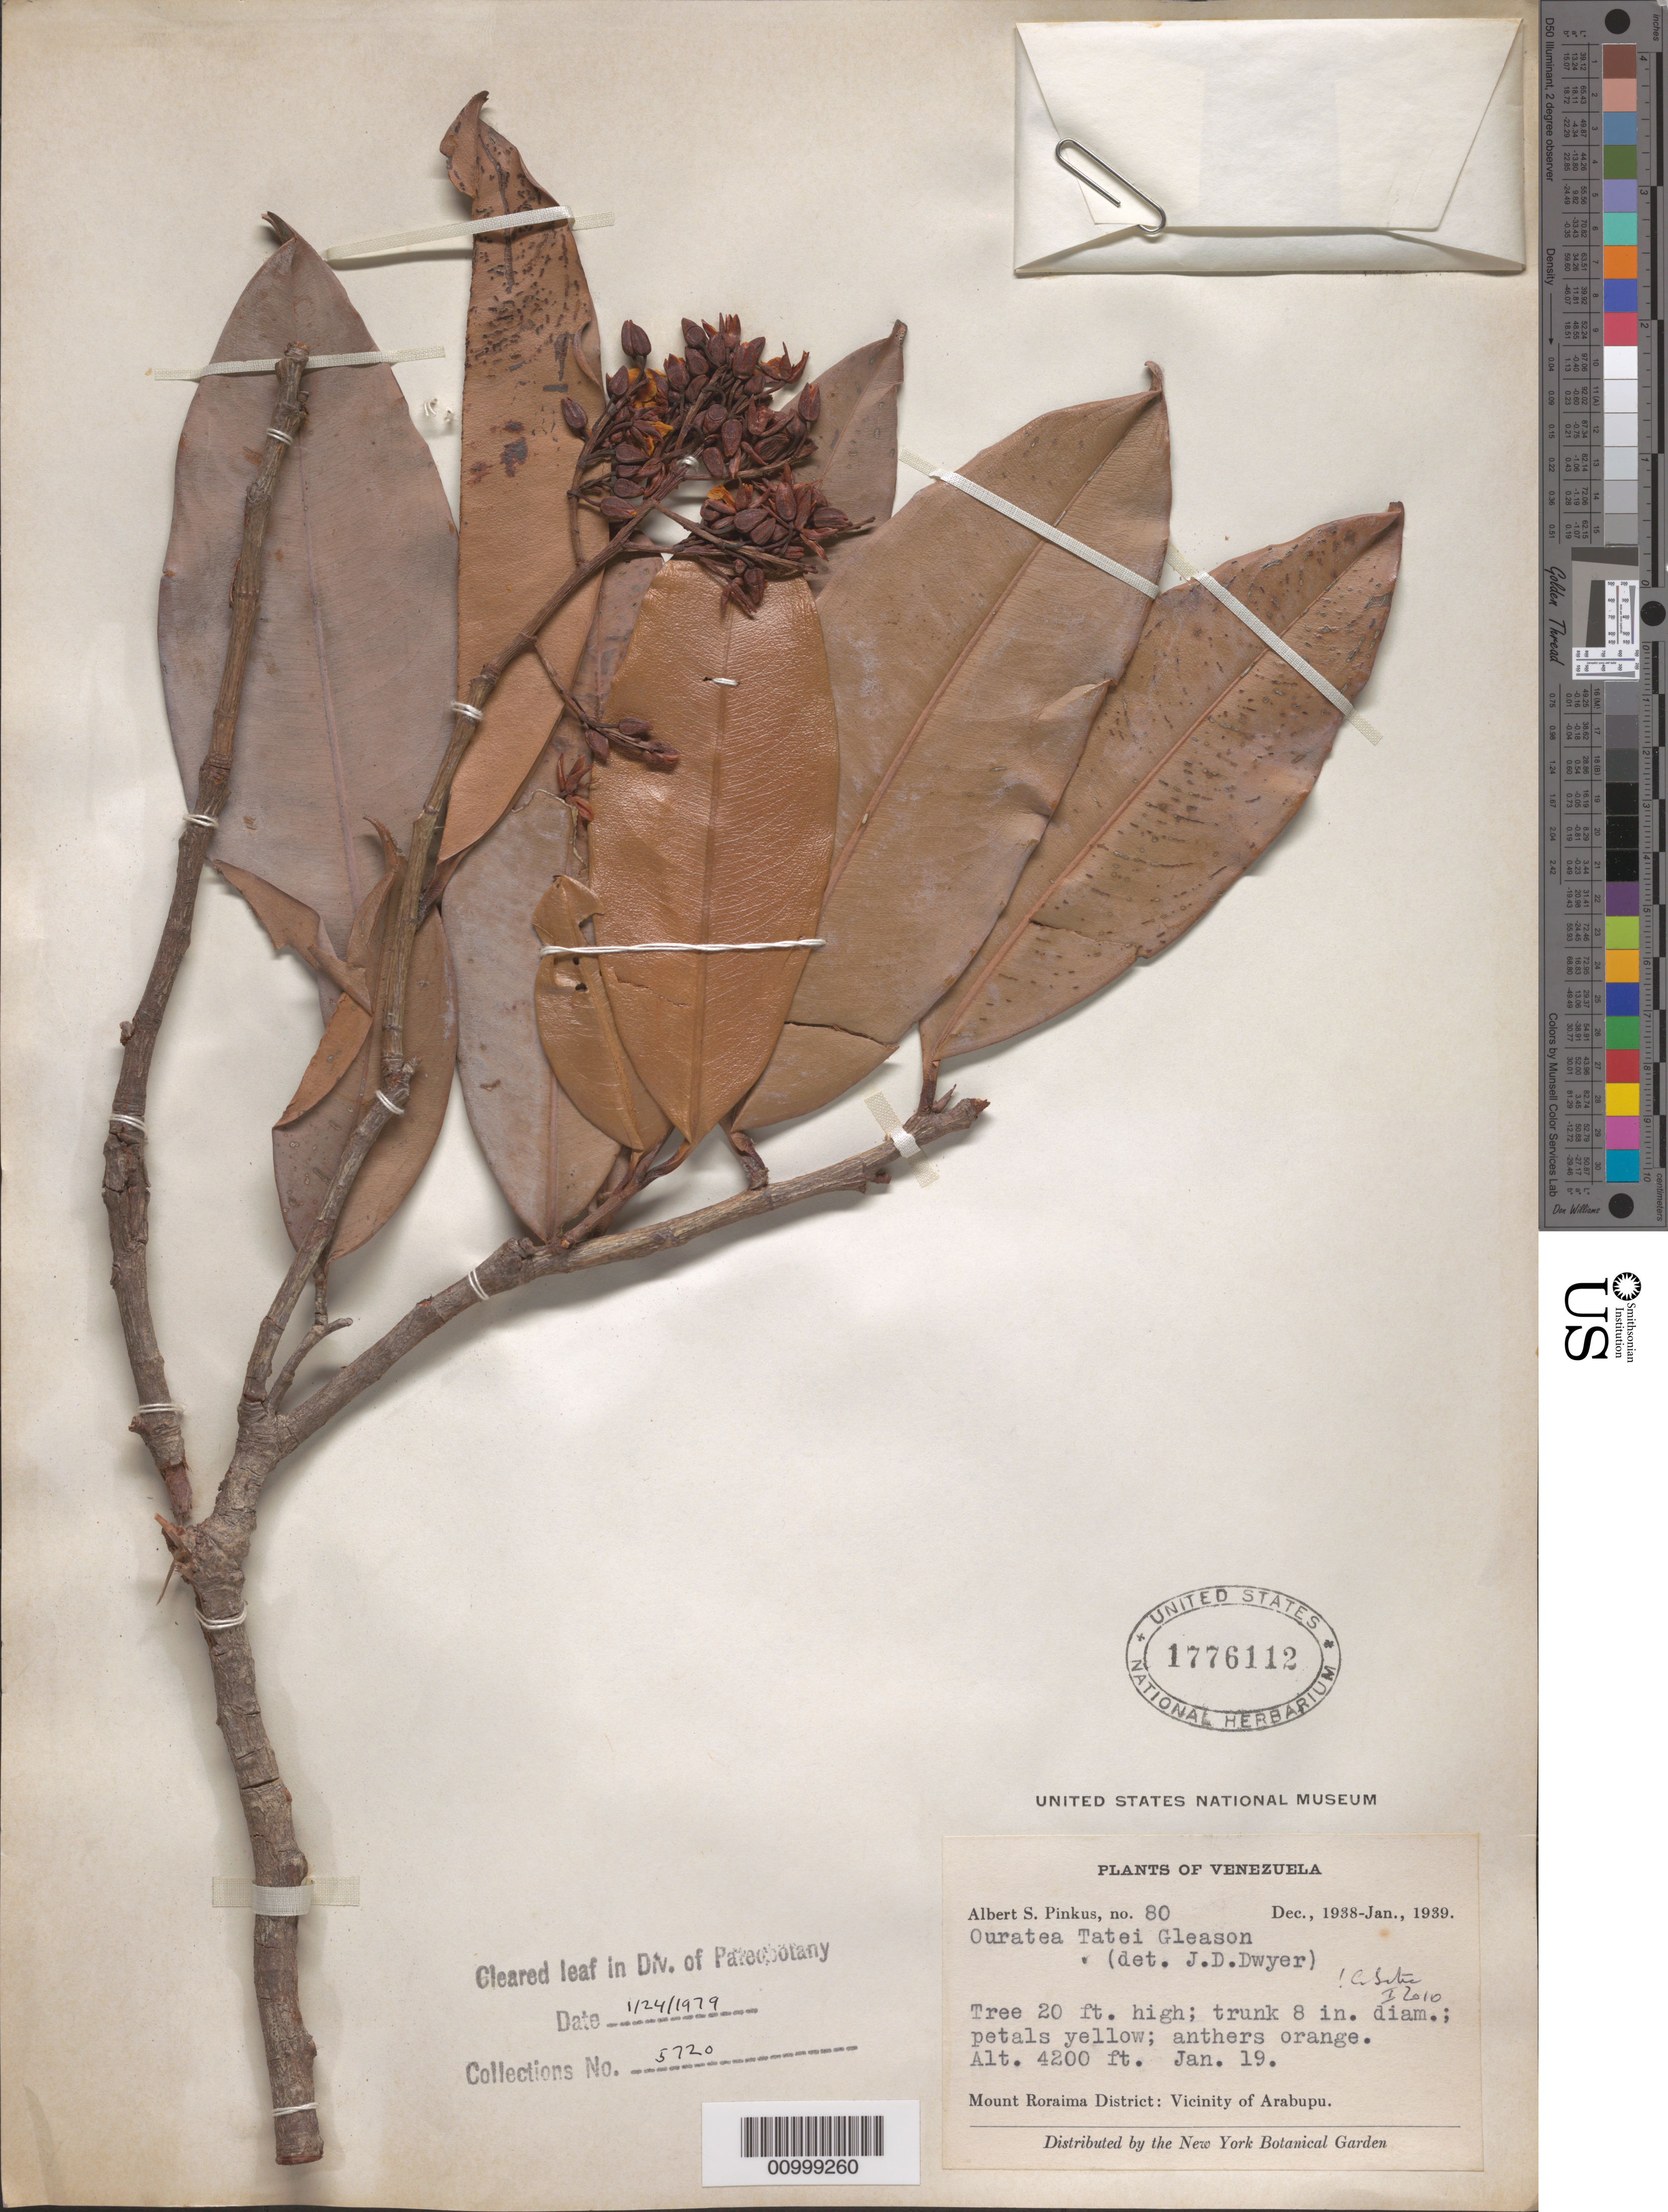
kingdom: Plantae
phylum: Tracheophyta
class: Magnoliopsida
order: Malpighiales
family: Ochnaceae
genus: Ouratea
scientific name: Ouratea tatei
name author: Gleason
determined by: Sastre, C. H. L.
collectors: A. Pinkus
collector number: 80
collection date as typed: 19-Jan-39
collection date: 1939-01-19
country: Venezuela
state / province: Bolívar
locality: Mt. Roraima District; vic of Arabupu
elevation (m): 1280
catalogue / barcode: US 1776112